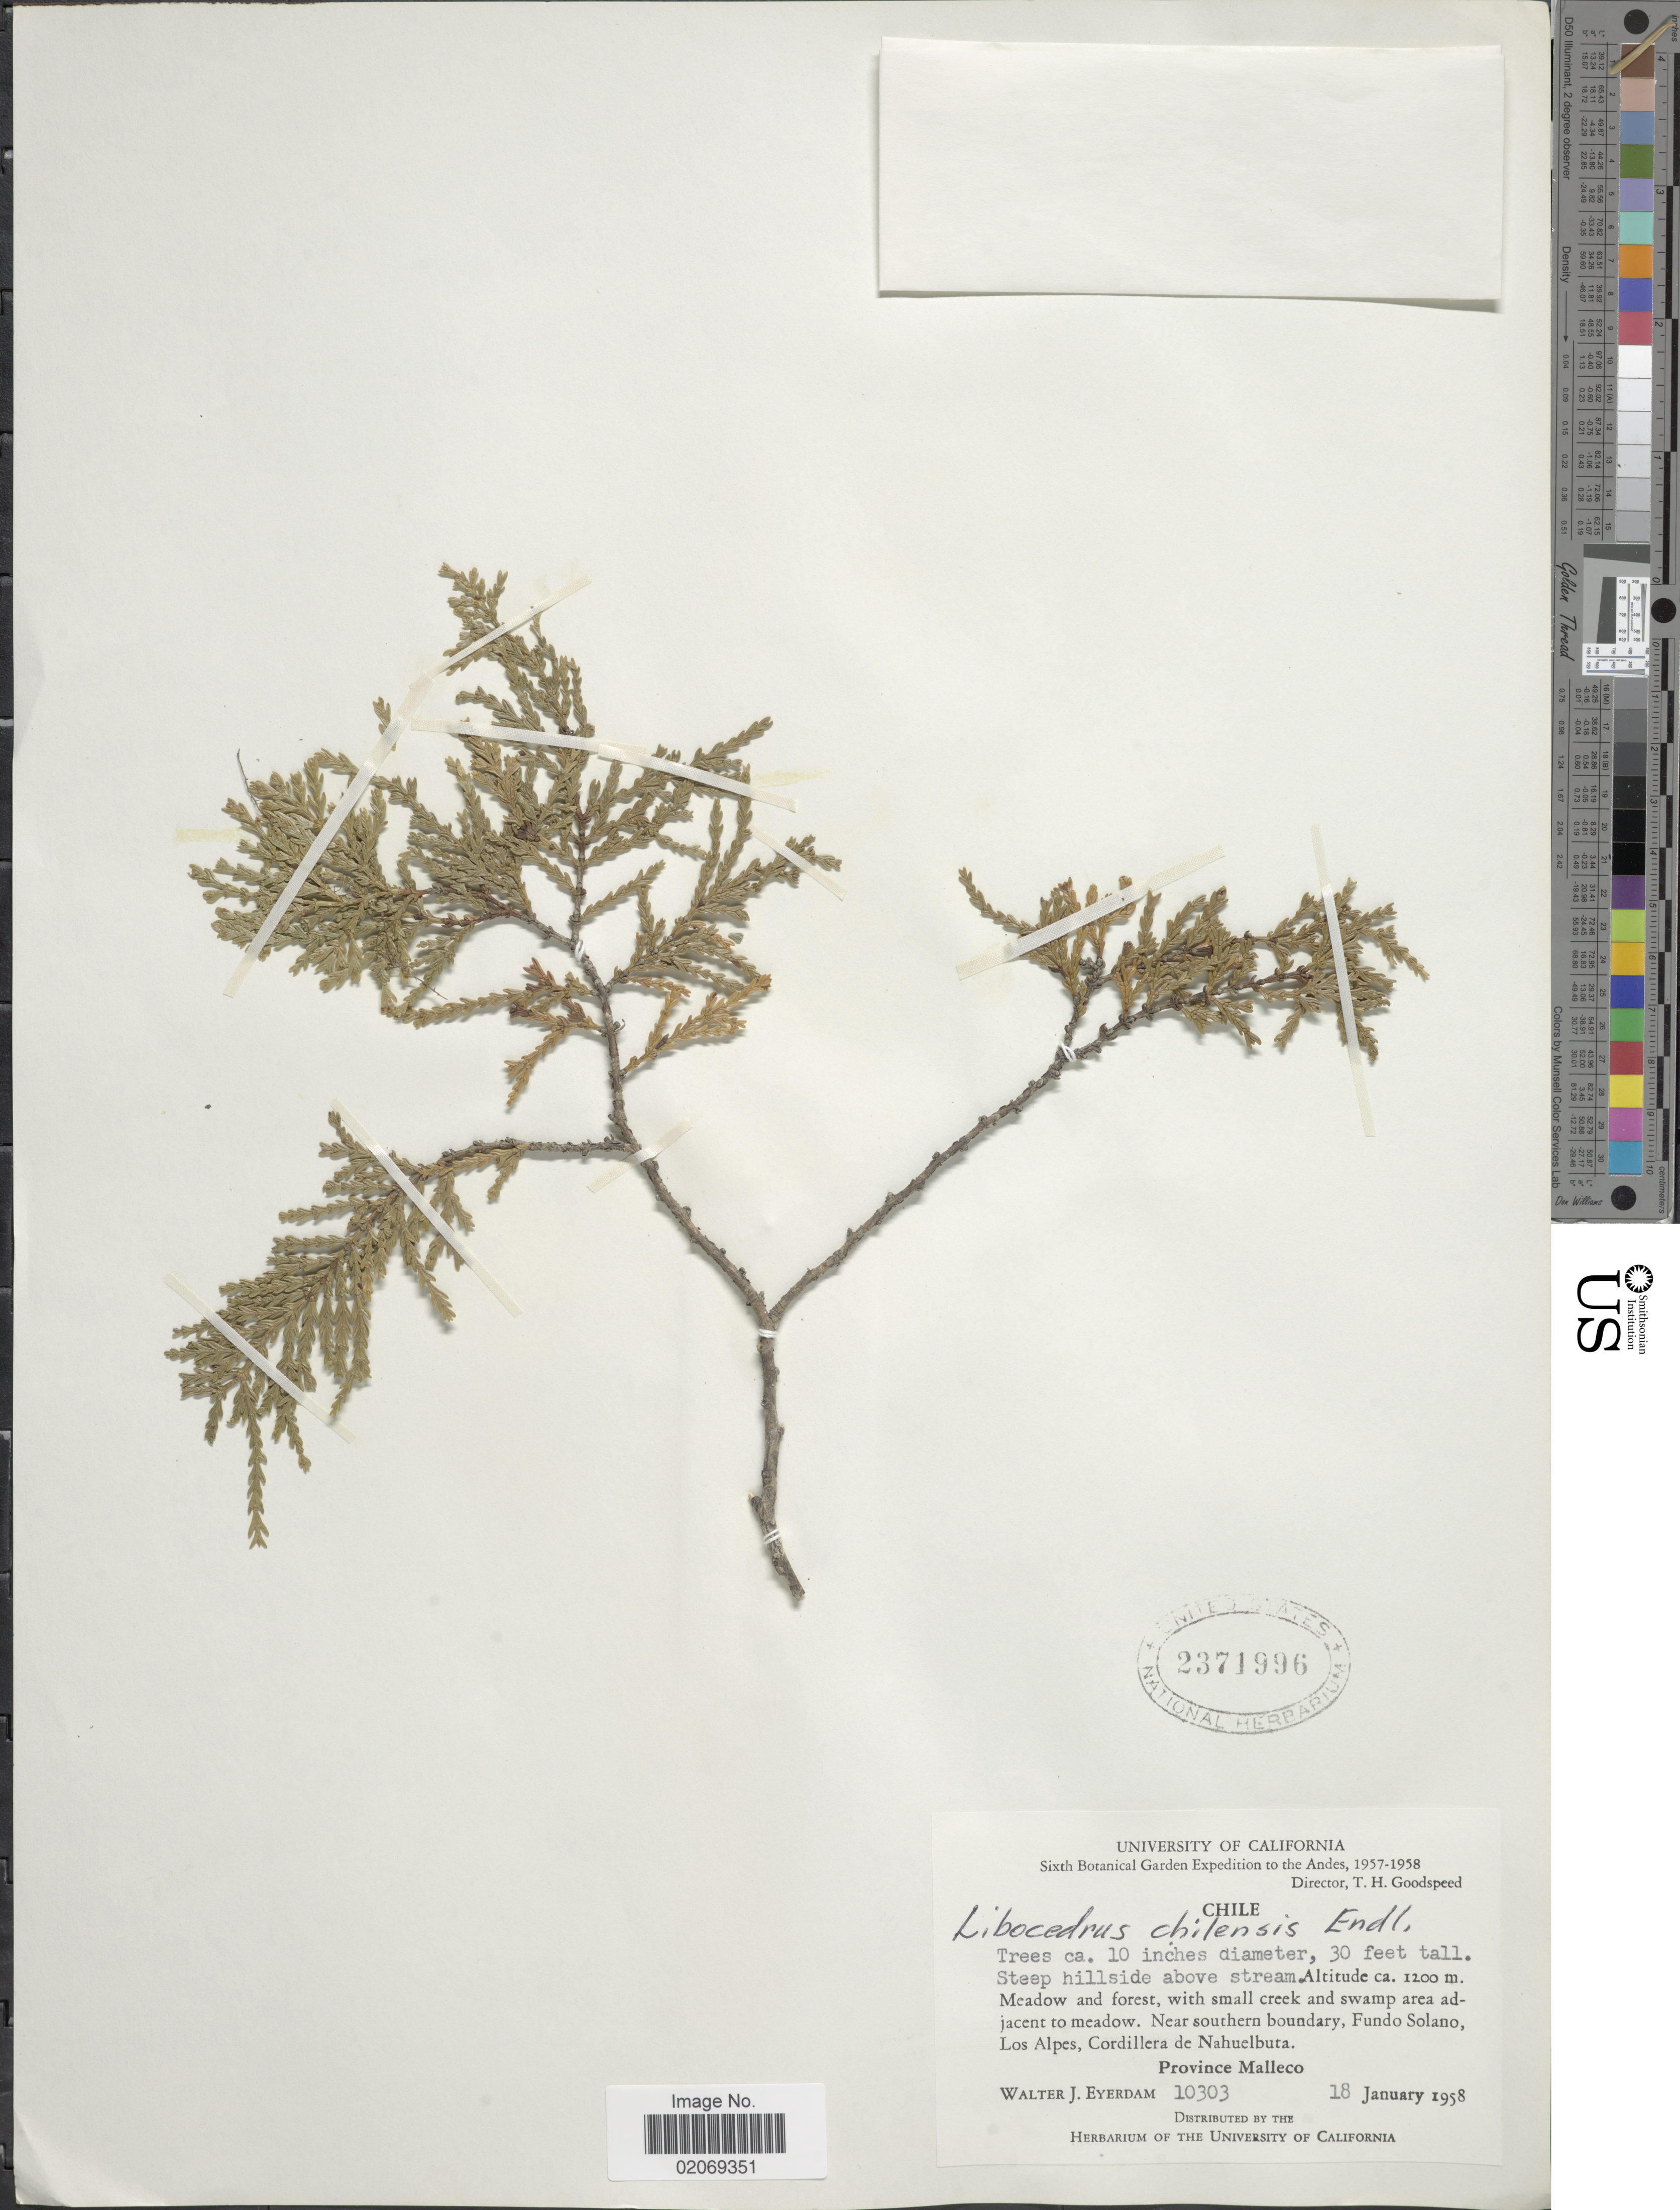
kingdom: Plantae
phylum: Tracheophyta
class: Pinopsida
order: Pinales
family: Cupressaceae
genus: Libocedrus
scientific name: Libocedrus chilensis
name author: (D. Don) Endl.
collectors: W. J. Eyerdam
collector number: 10303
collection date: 1958-01-18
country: Chile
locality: The Andes, Steep hillside above stream, Meadow and forest, with small creek and swamp area adjacent to meadow. Near southern boundary, Fundo Solano, Los Alpes, Cordillera de Nahuelbuta, Province Malleco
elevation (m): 1200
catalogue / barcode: US 2371996